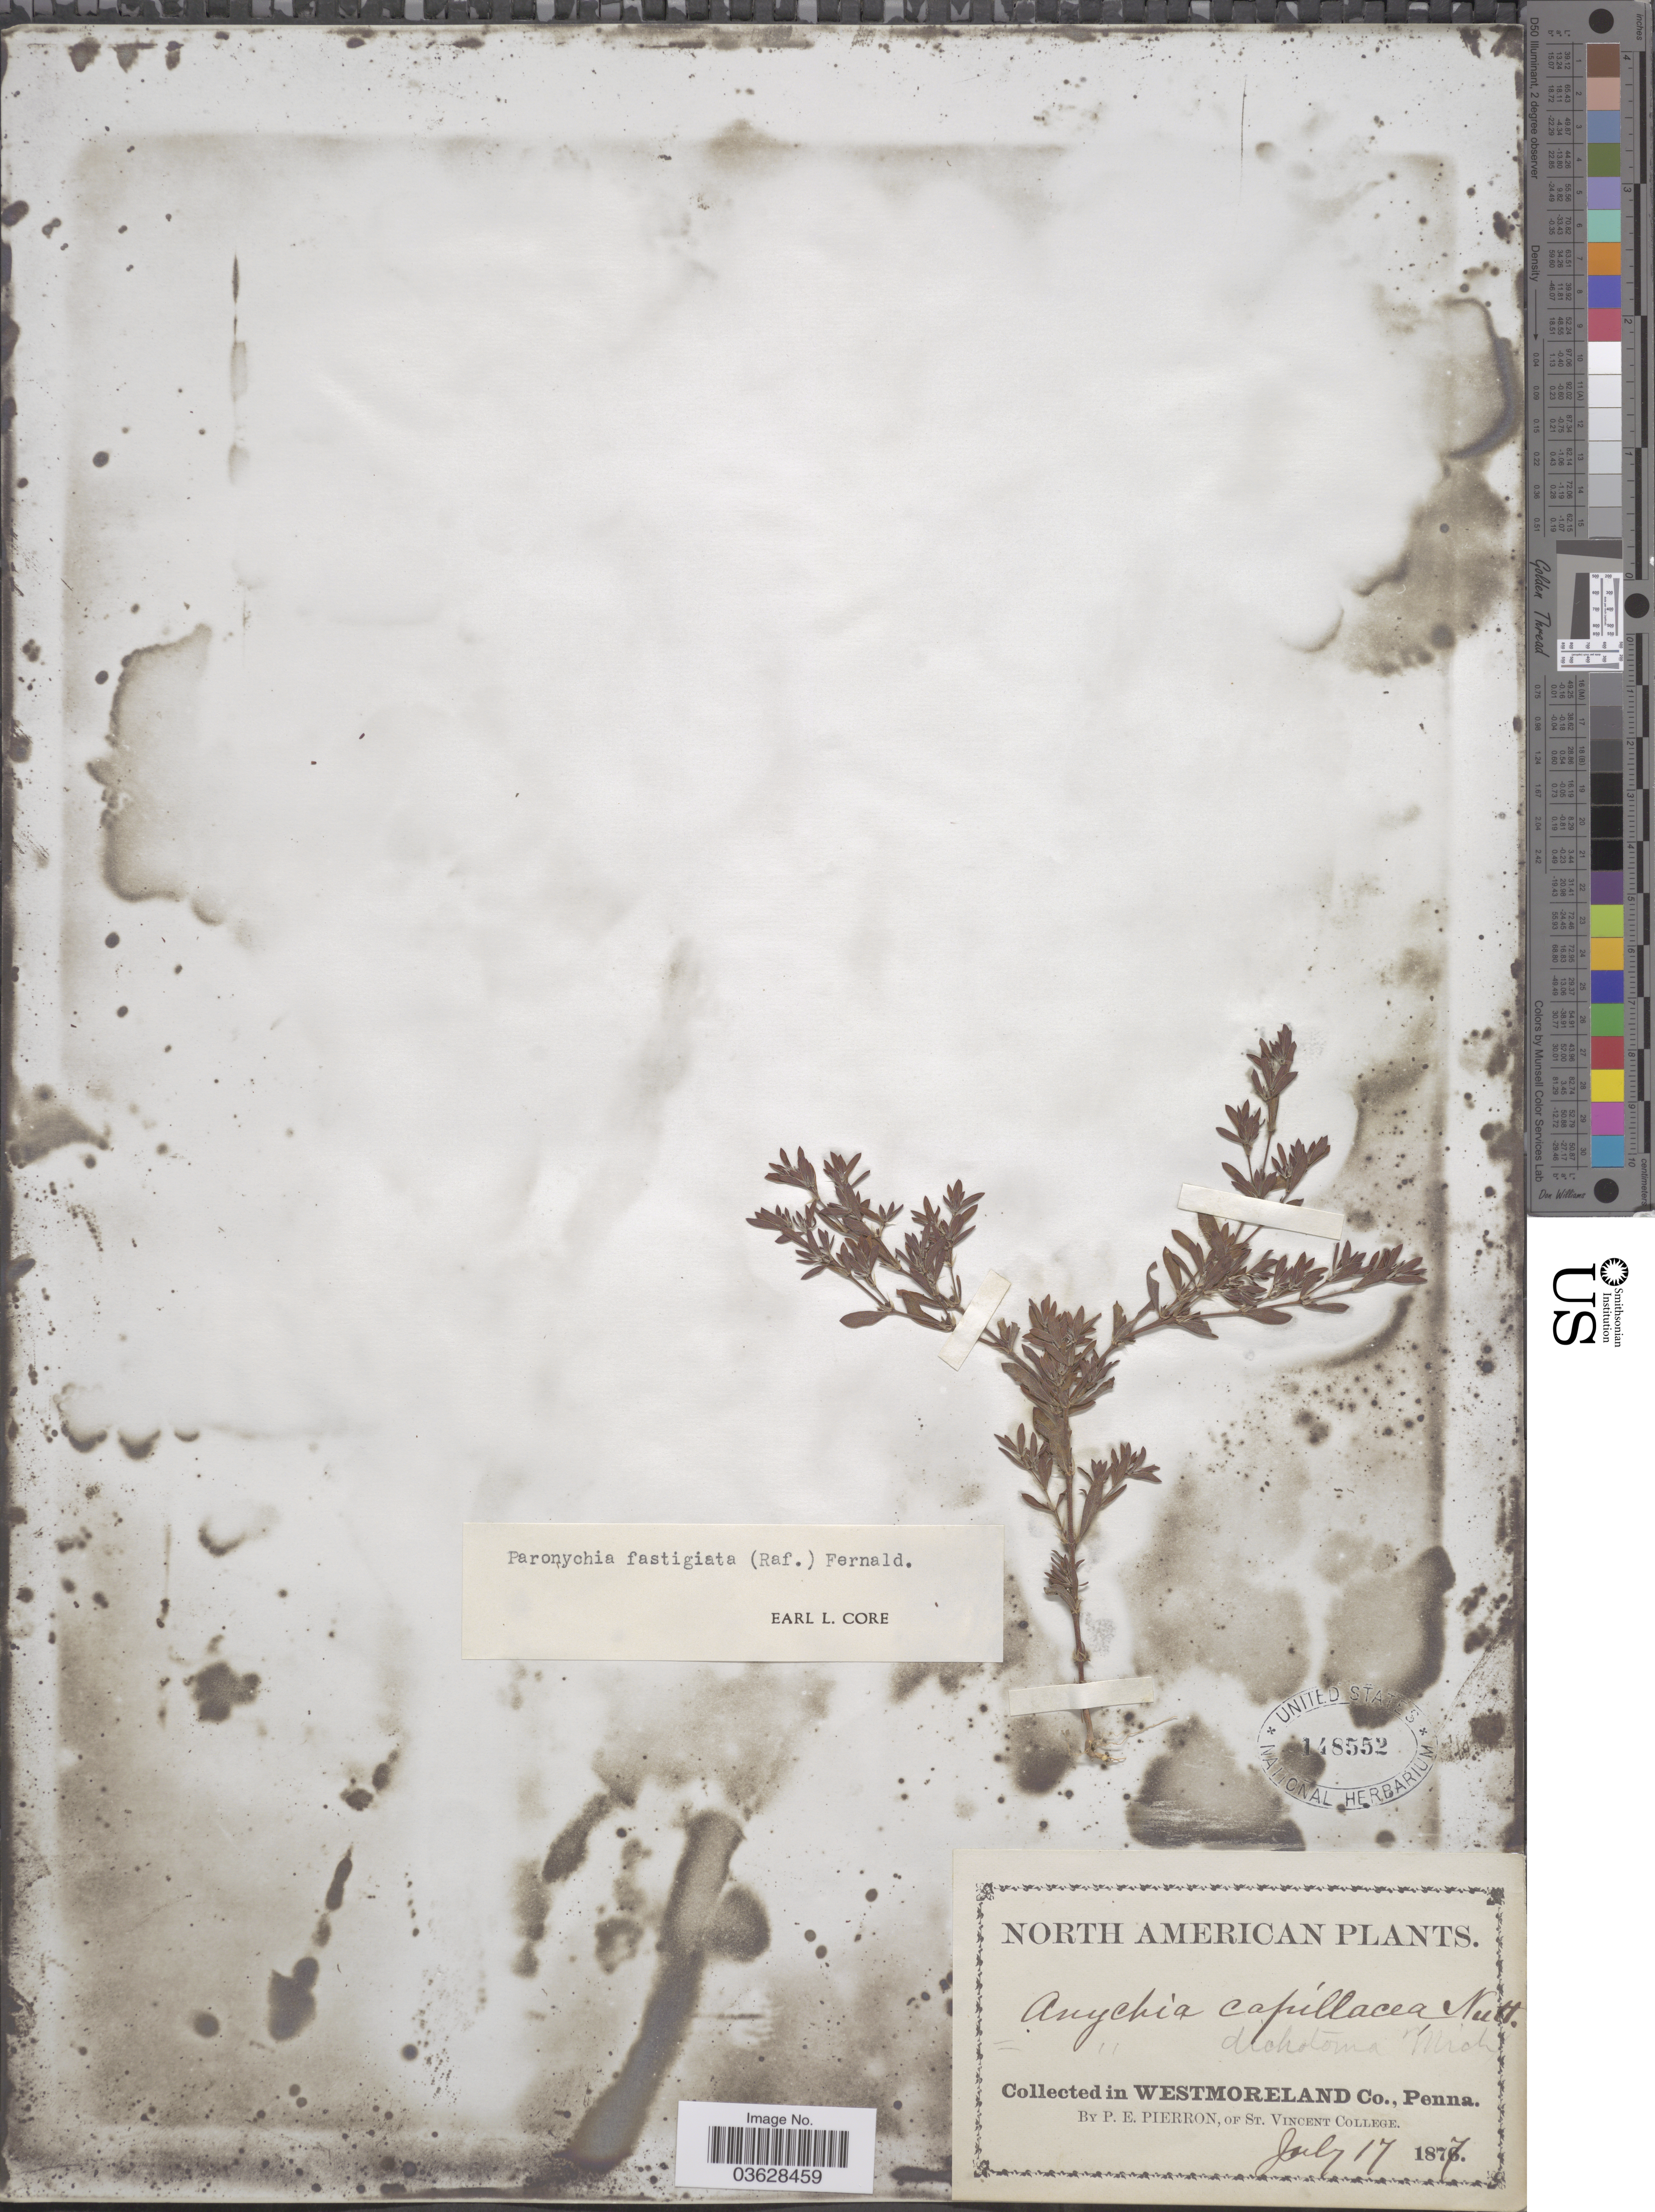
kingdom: Plantae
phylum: Tracheophyta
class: Magnoliopsida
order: Caryophyllales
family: Caryophyllaceae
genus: Paronychia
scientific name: Paronychia fastigiata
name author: (Raf.) Fernald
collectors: P. Pierron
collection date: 1877-07-17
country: United States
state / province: Pennsylvania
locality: In Westmoreland Co.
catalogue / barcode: US 148552